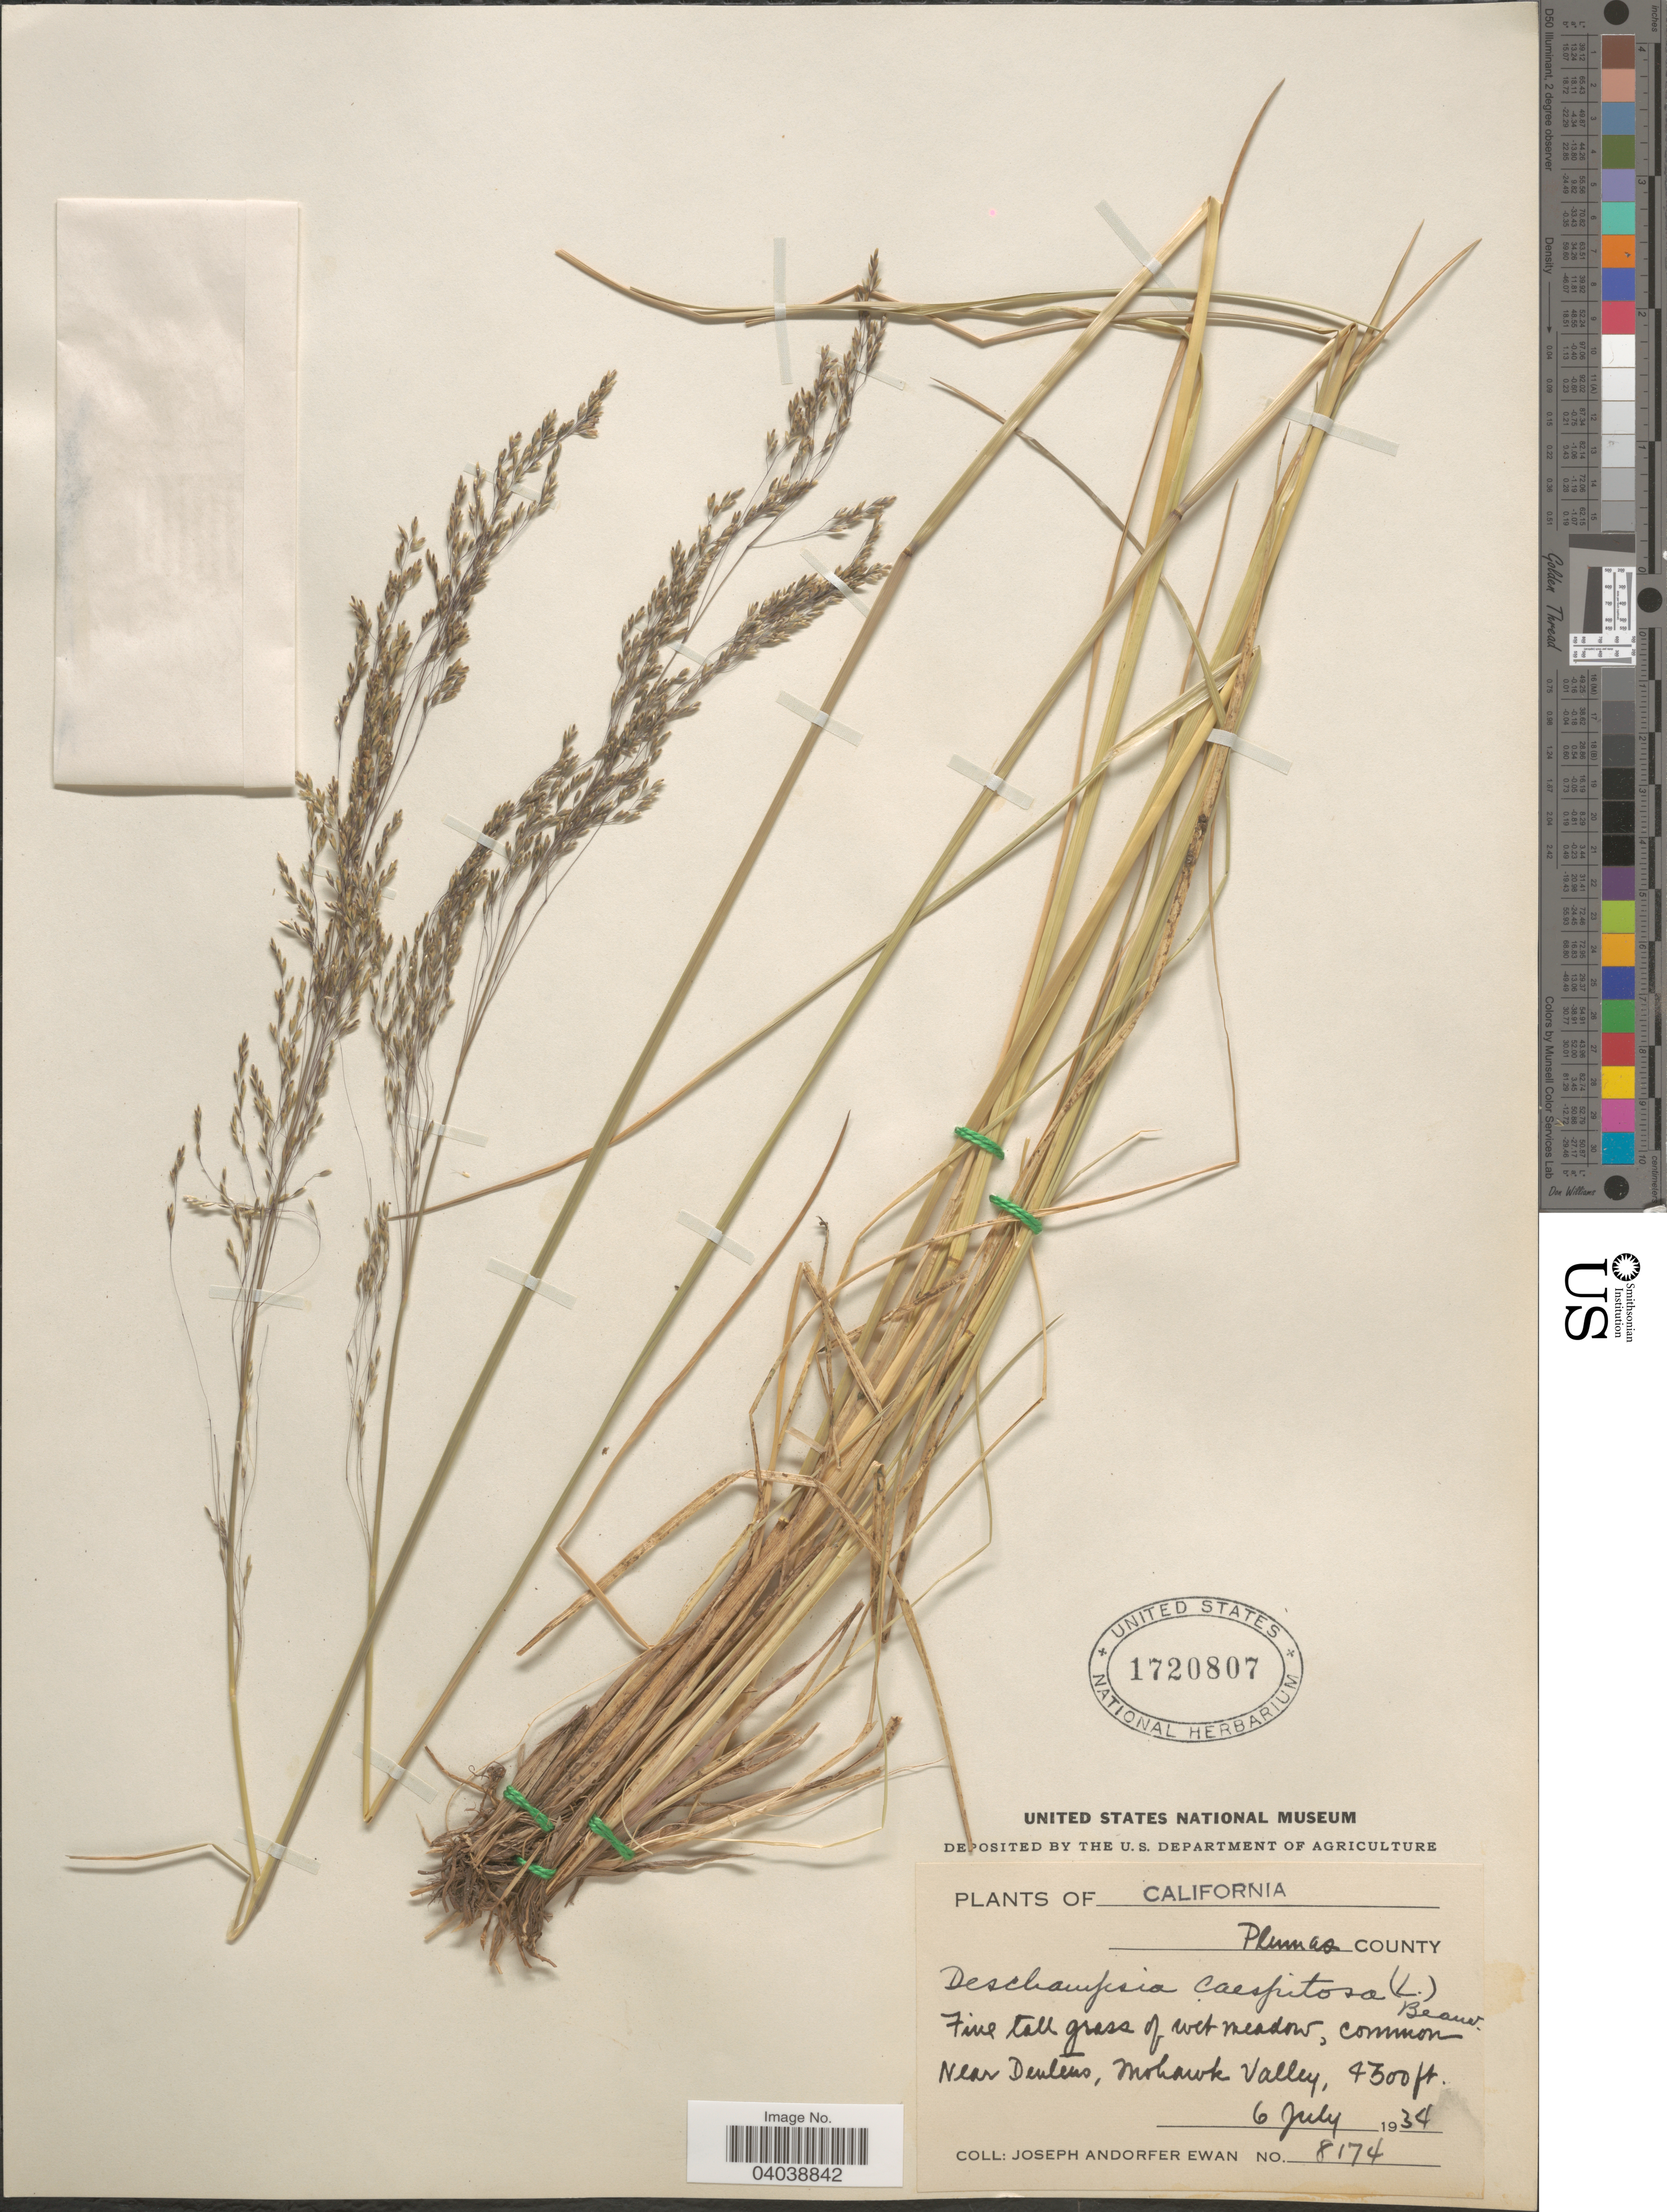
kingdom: Plantae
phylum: Tracheophyta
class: Liliopsida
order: Poales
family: Poaceae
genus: Deschampsia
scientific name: Deschampsia cespitosa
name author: (L.) P. Beauv.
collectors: J. A. Ewan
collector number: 8174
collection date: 1934-07-06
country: United States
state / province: California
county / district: Plumas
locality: Plumas County. Near Dentens, Mohawk Valley.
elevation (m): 1311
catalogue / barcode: US 1720807